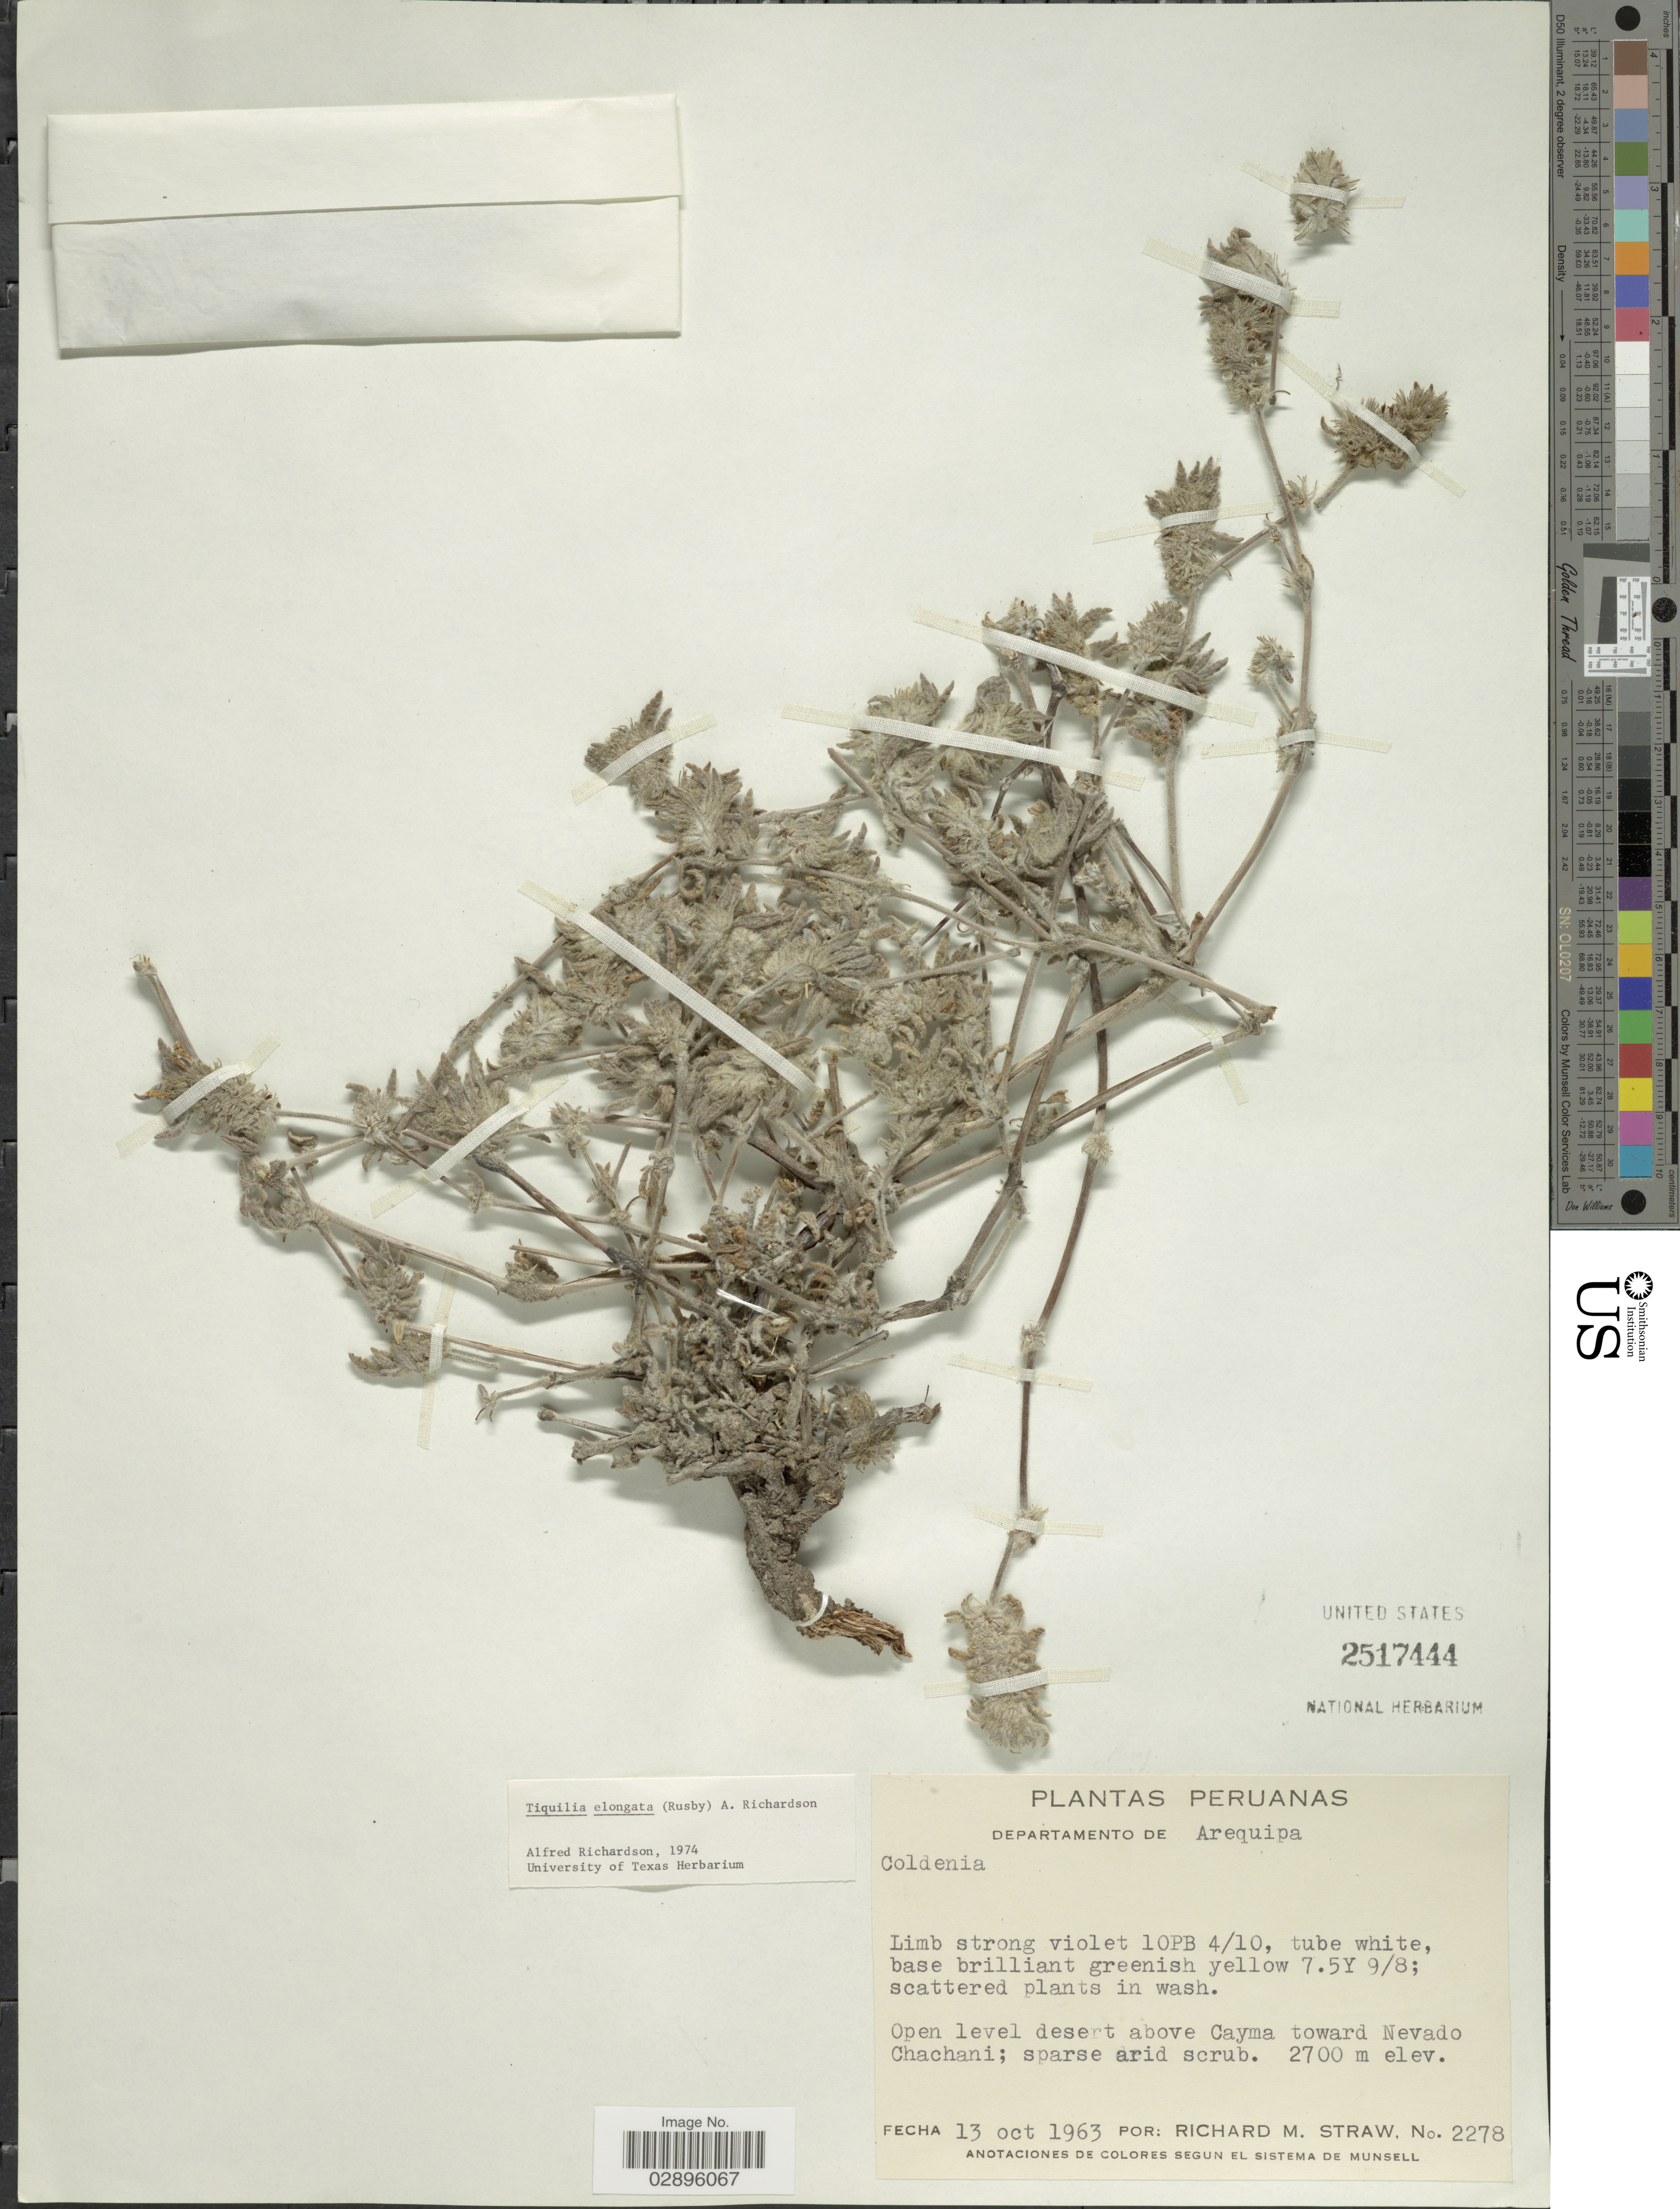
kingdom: Plantae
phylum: Tracheophyta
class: Magnoliopsida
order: Boraginales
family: Ehretiaceae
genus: Tiquilia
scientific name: Tiquilia elongata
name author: (Rusby) A.T. Richardson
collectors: R. M. Straw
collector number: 2278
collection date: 1963-10-13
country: Peru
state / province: Arequipa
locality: Departamento de Arequipa. Open level desert above Cayma toward Nevado Chachani.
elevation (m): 2700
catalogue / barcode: US 2517444